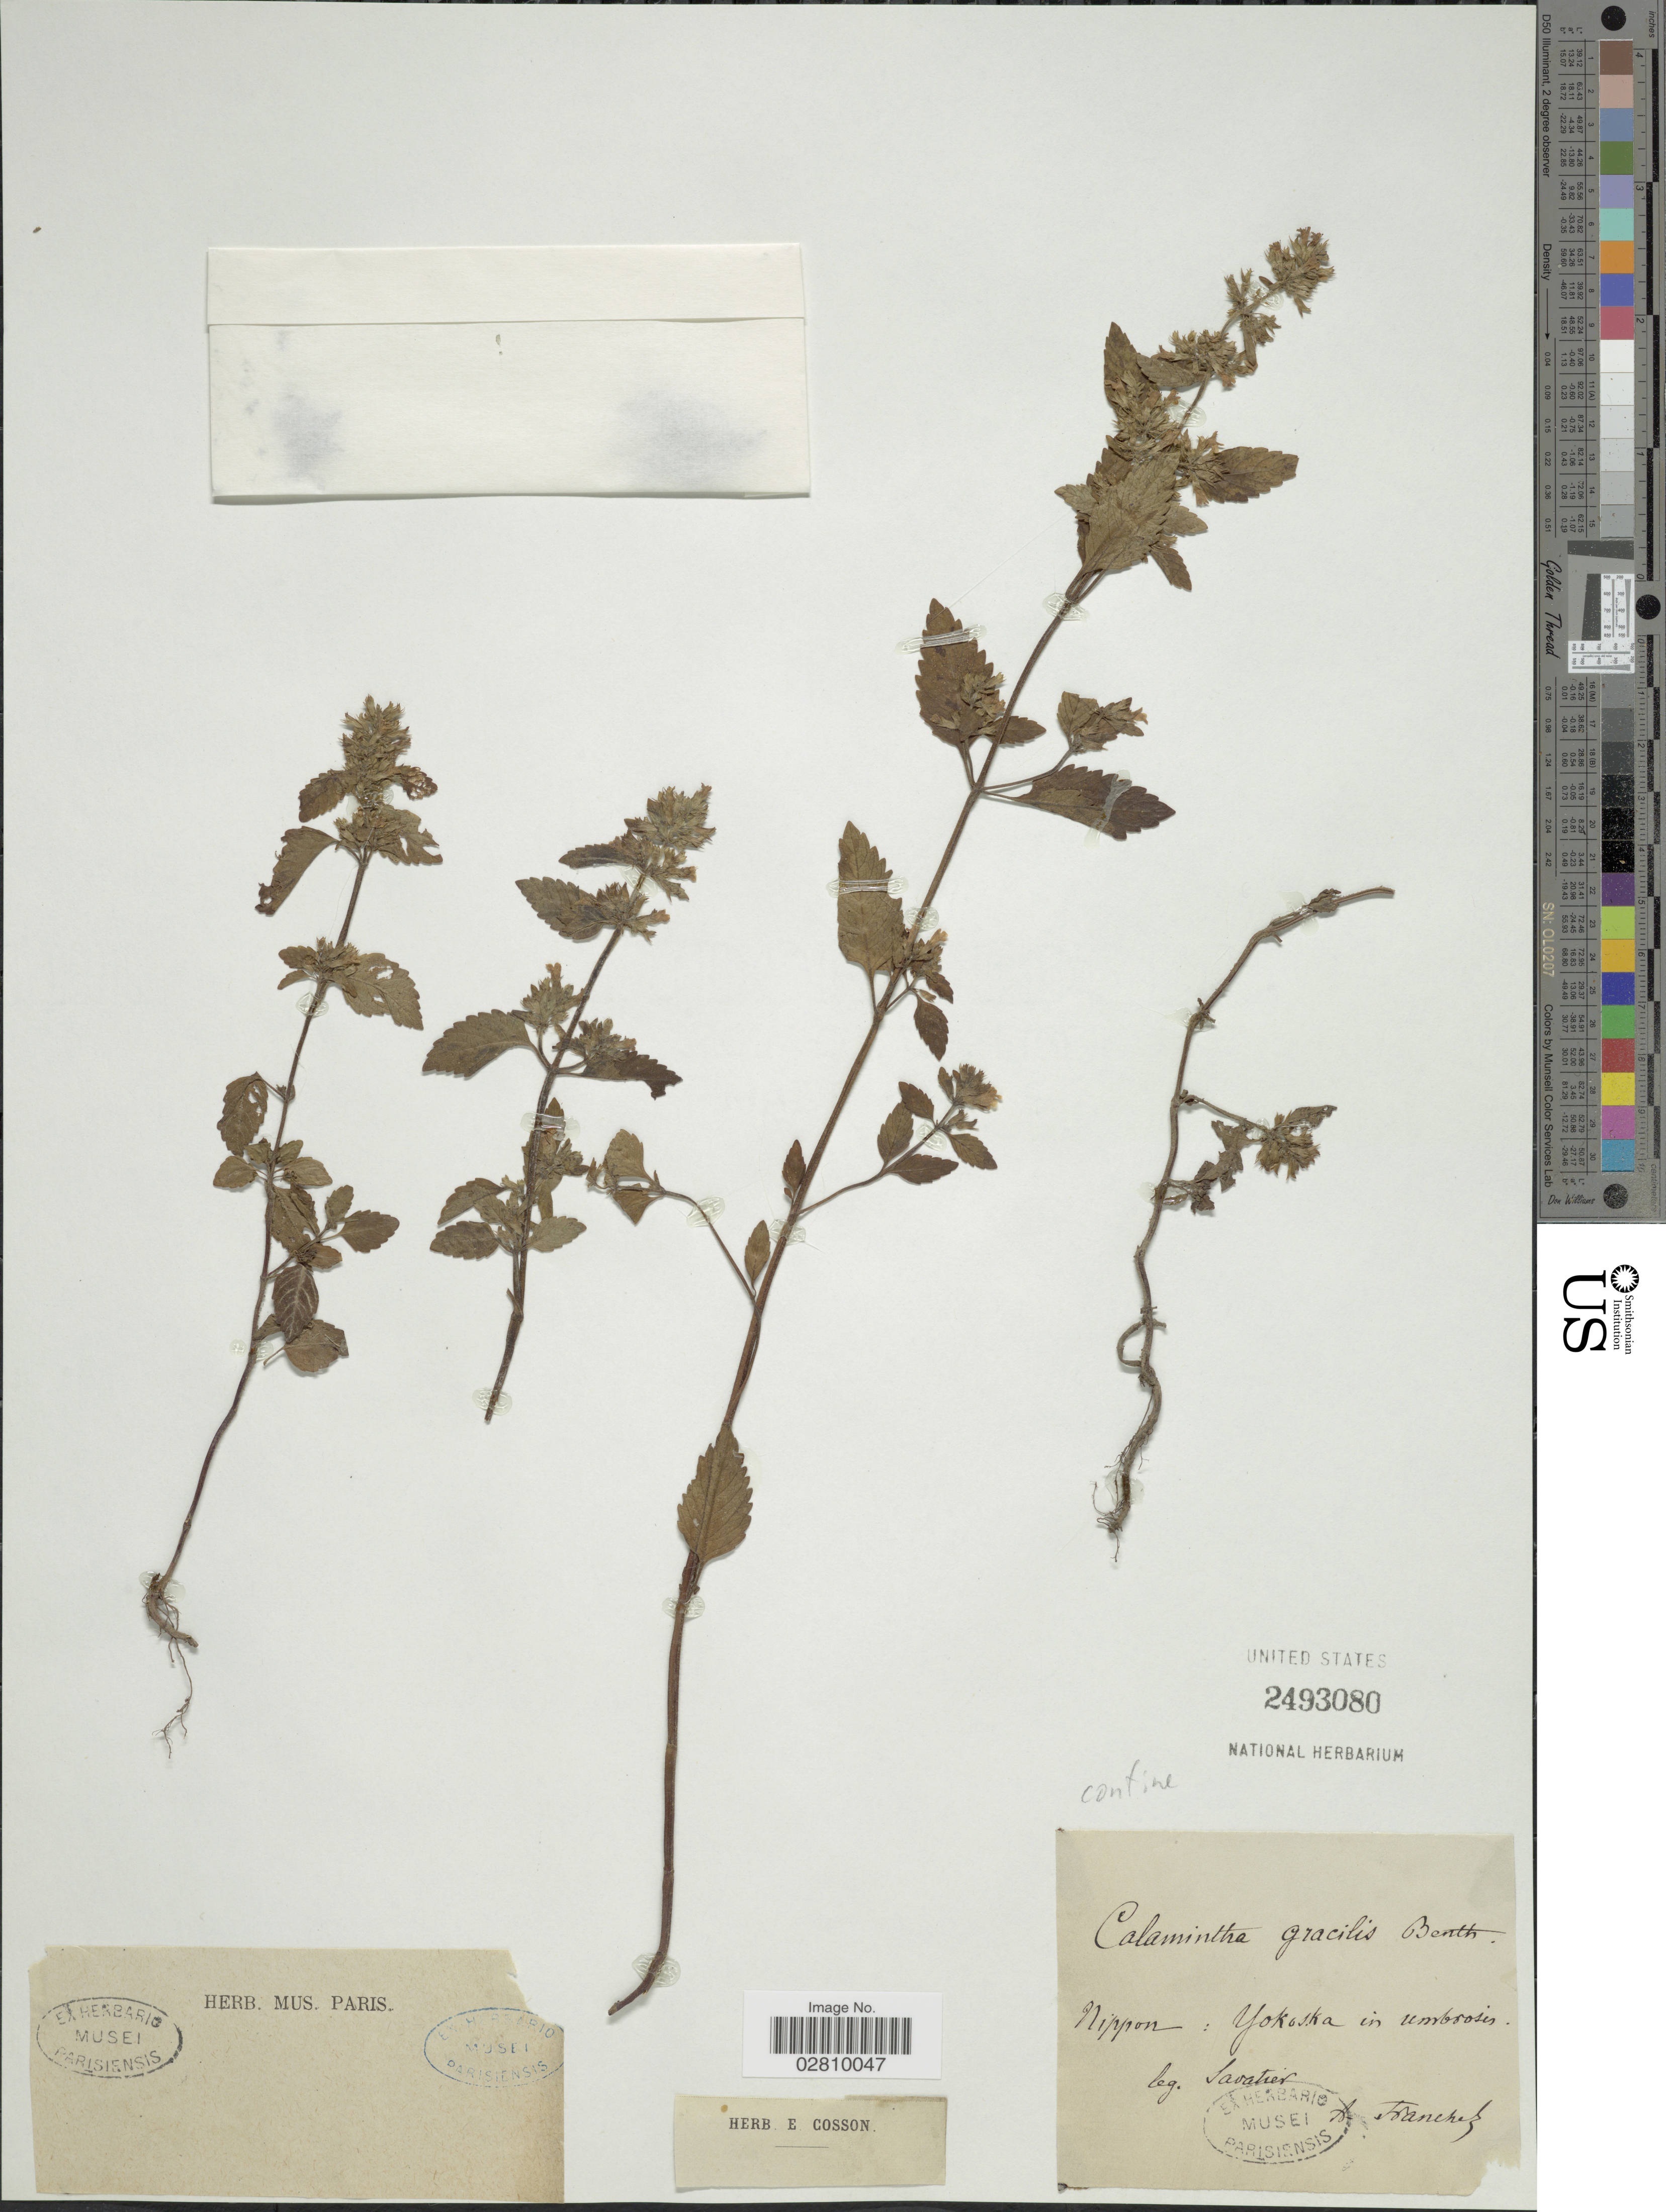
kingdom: Plantae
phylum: Tracheophyta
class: Magnoliopsida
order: Lamiales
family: Lamiaceae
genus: Calamintha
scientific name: Calamintha confinis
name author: Hance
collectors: Savatier & A. R. Franchet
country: Japan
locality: Nippon, Yokoska in umbrosis.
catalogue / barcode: US 2493080